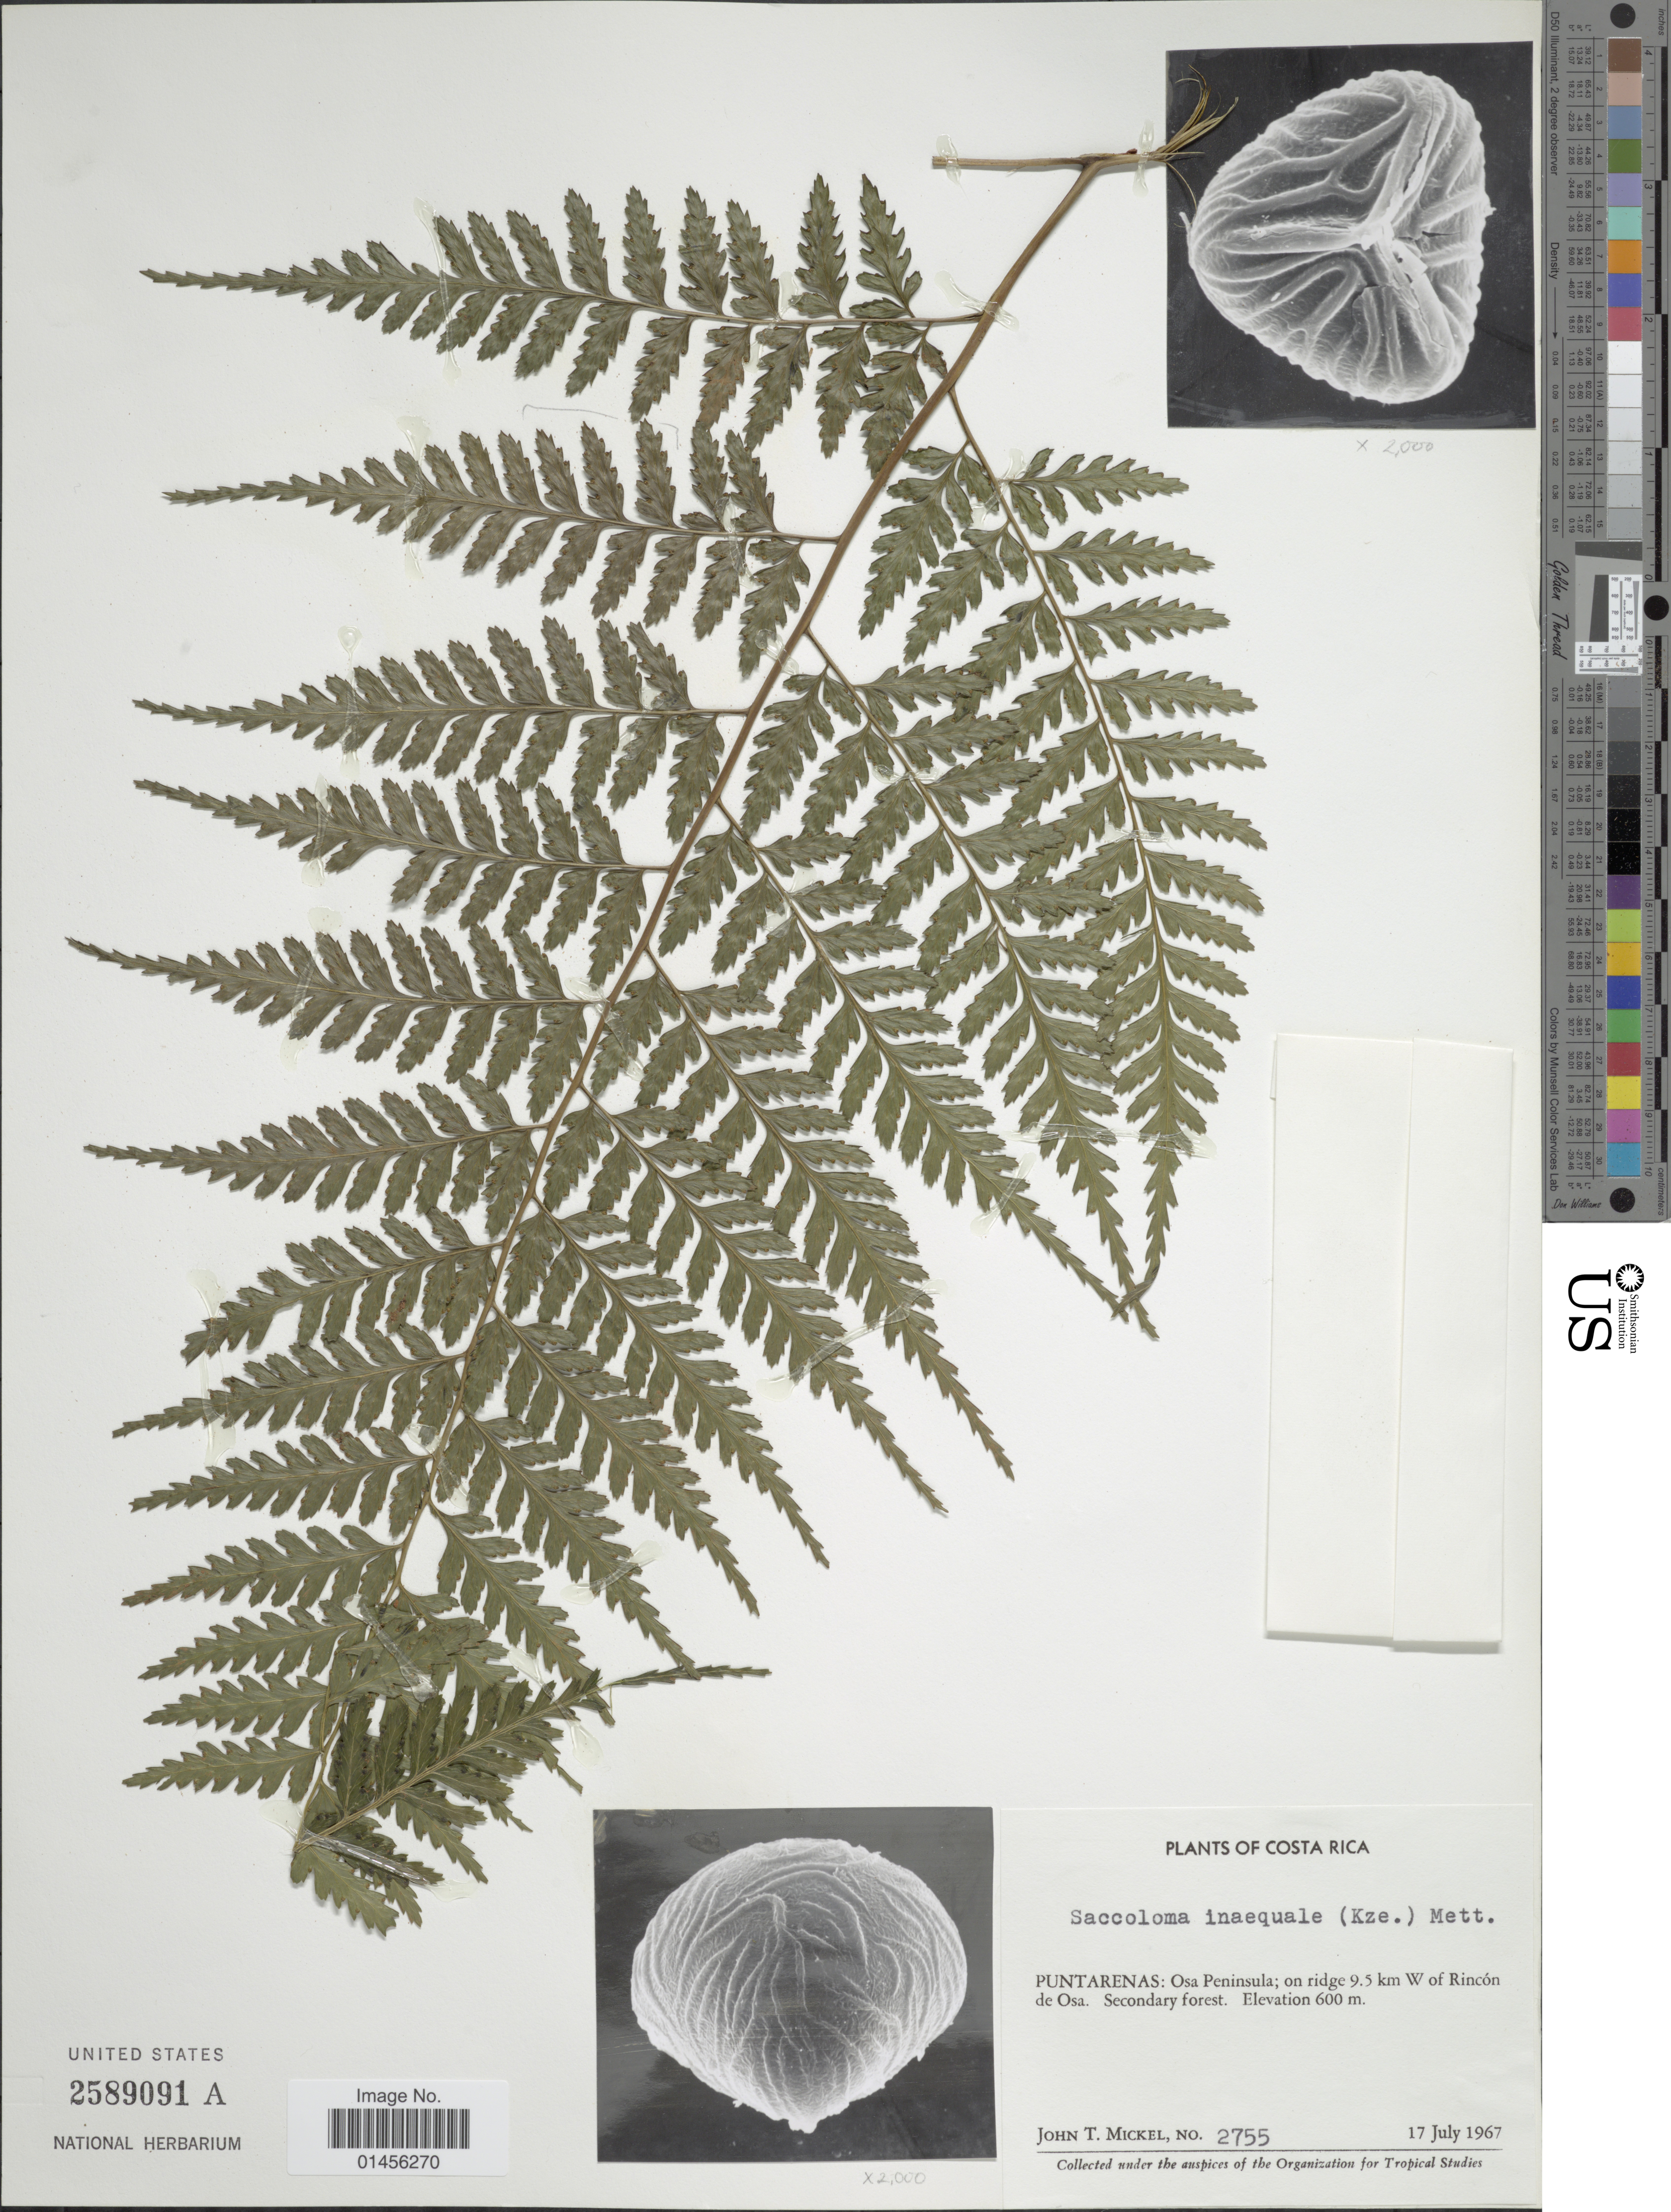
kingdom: Plantae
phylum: Tracheophyta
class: Polypodiopsida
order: Polypodiales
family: Saccolomataceae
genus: Saccoloma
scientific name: Saccoloma inaequale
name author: (Kunze) Mett.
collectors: J. T. Mickel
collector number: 2755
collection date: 1967-07-17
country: Costa Rica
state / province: Puntarenas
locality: Osa Peninsula; on ridge 9.5 k W of RIncón de Osa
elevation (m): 600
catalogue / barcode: US 2589091A